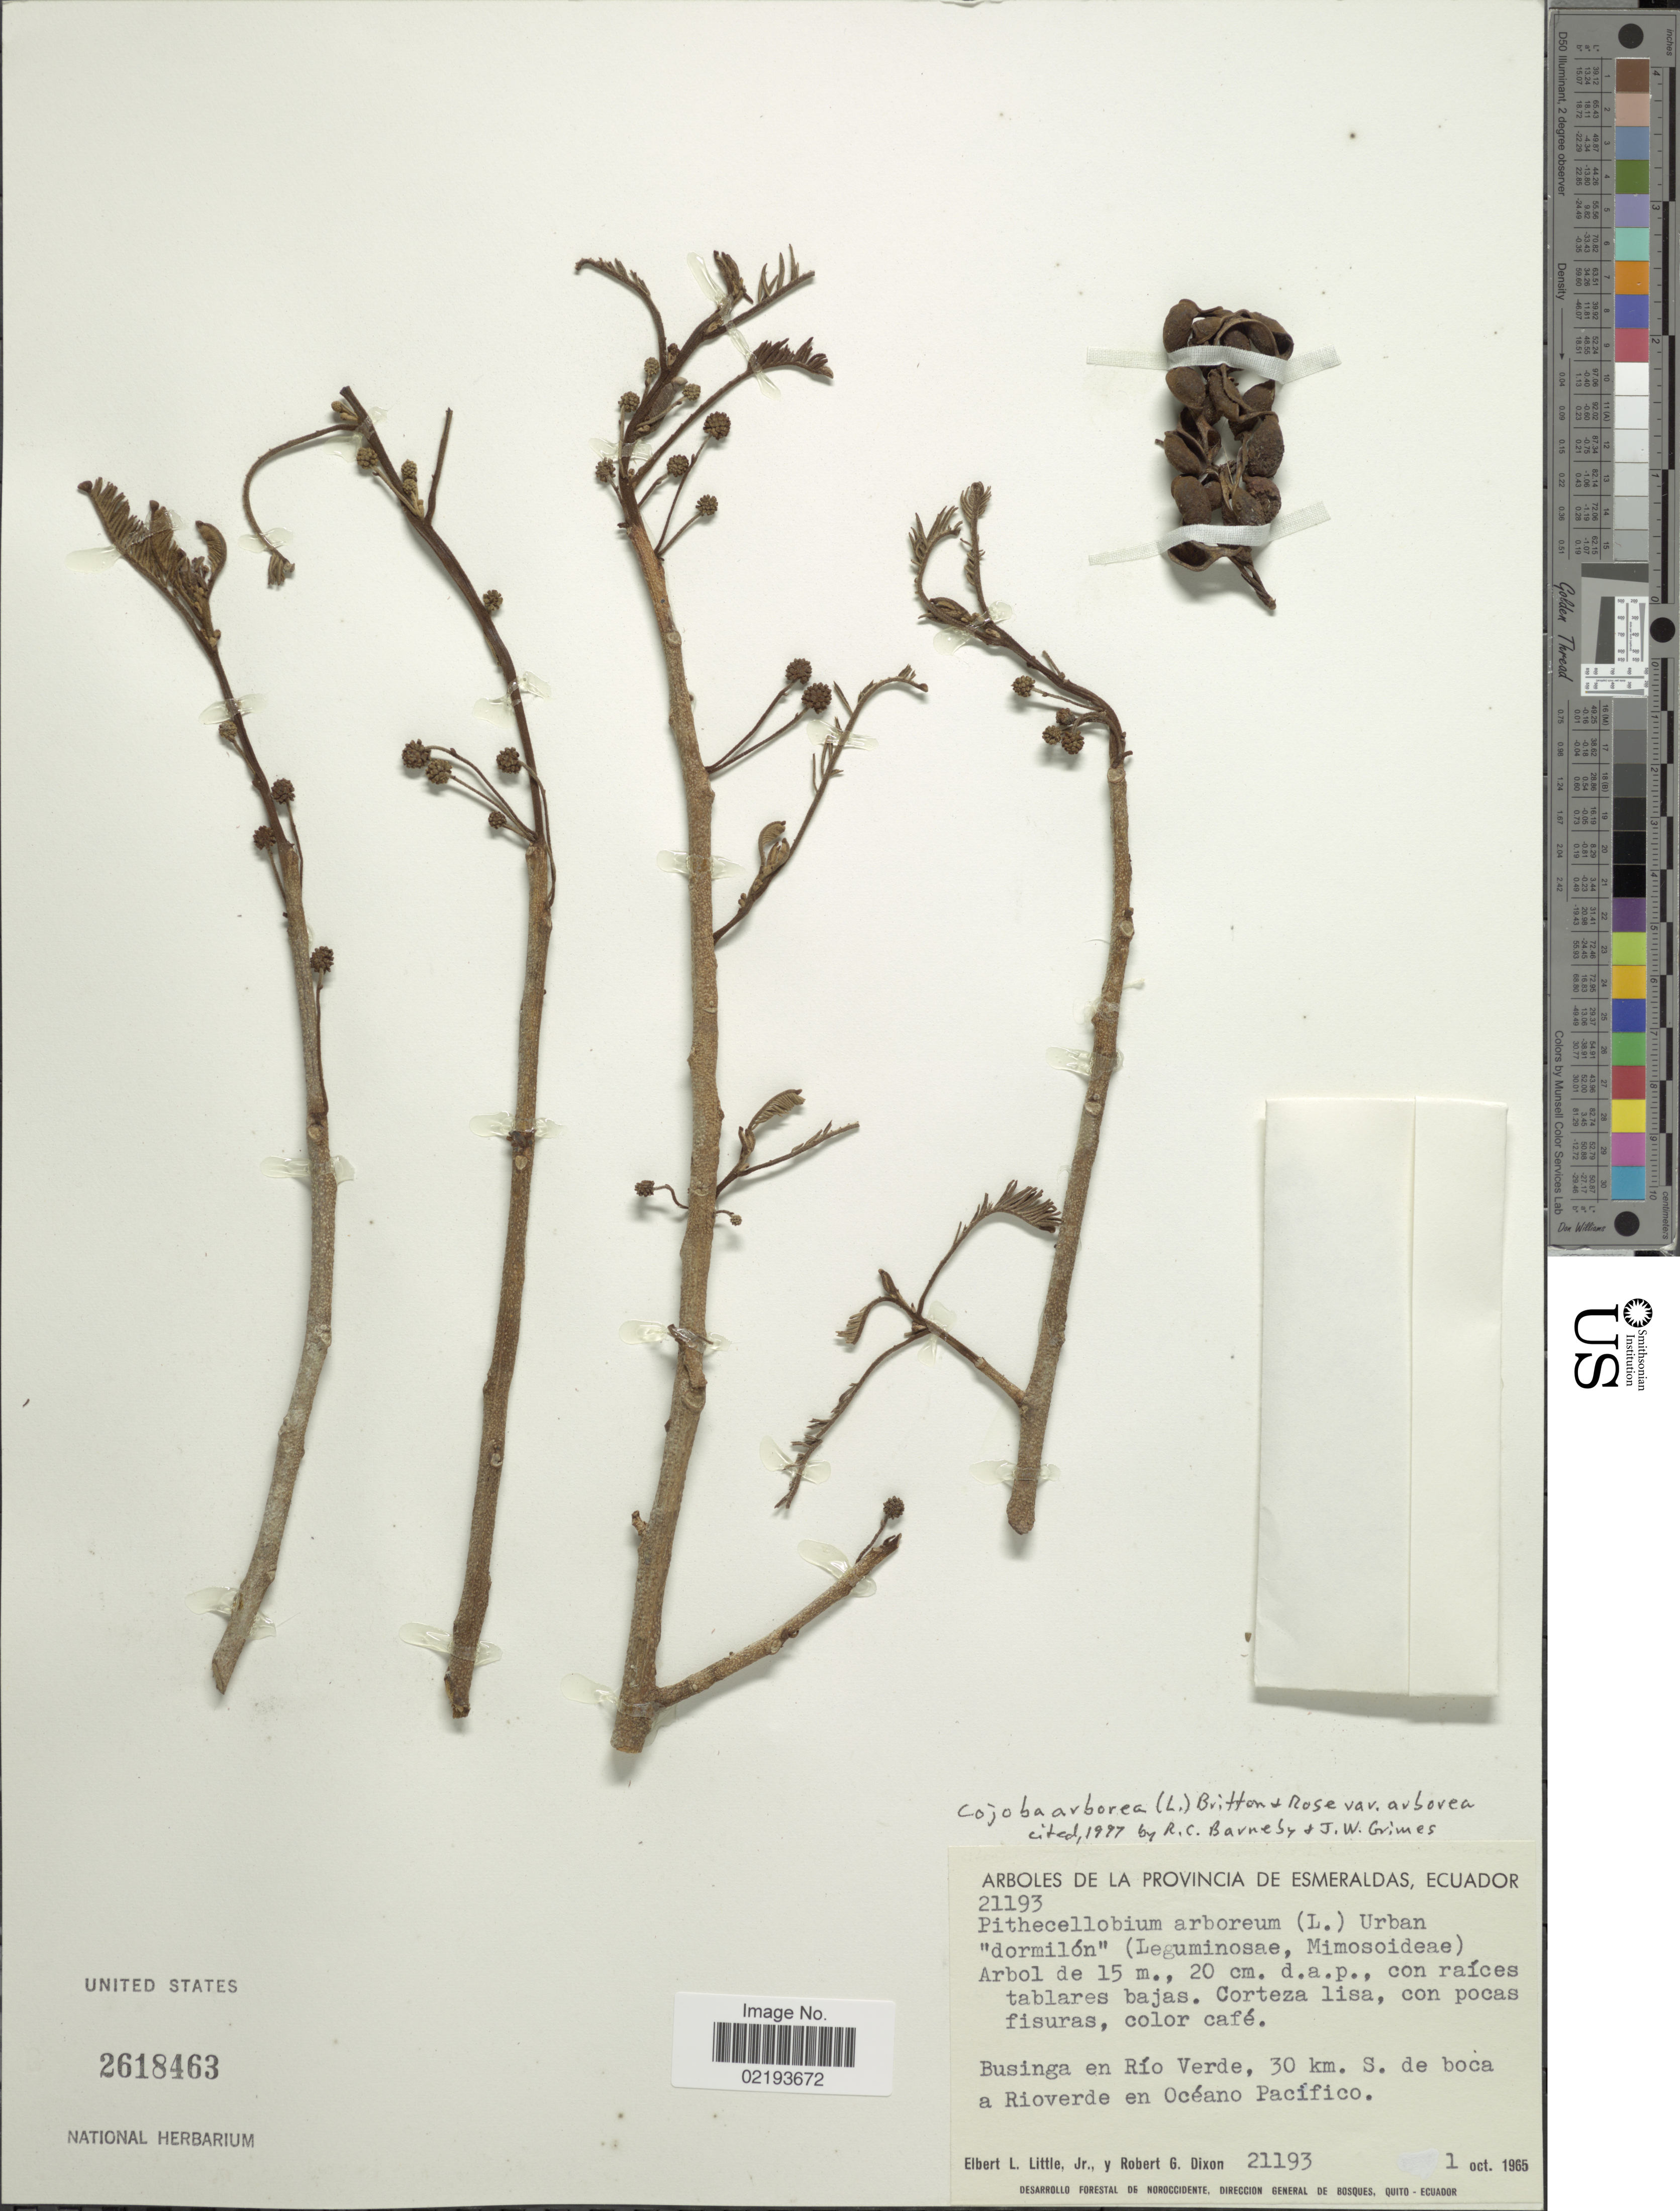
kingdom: Plantae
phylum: Tracheophyta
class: Magnoliopsida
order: Fabales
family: Fabaceae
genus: Cojoba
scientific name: Cojoba arborea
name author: (L.) Britton & Rose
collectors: E. L. Little & R. G. Dixon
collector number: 21193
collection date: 1965-10-01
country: Ecuador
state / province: Esmeraldas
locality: Businga en Río Verde, 30 km S de boca a Rioverde en Océanp Pacifico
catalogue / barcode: US 2618463